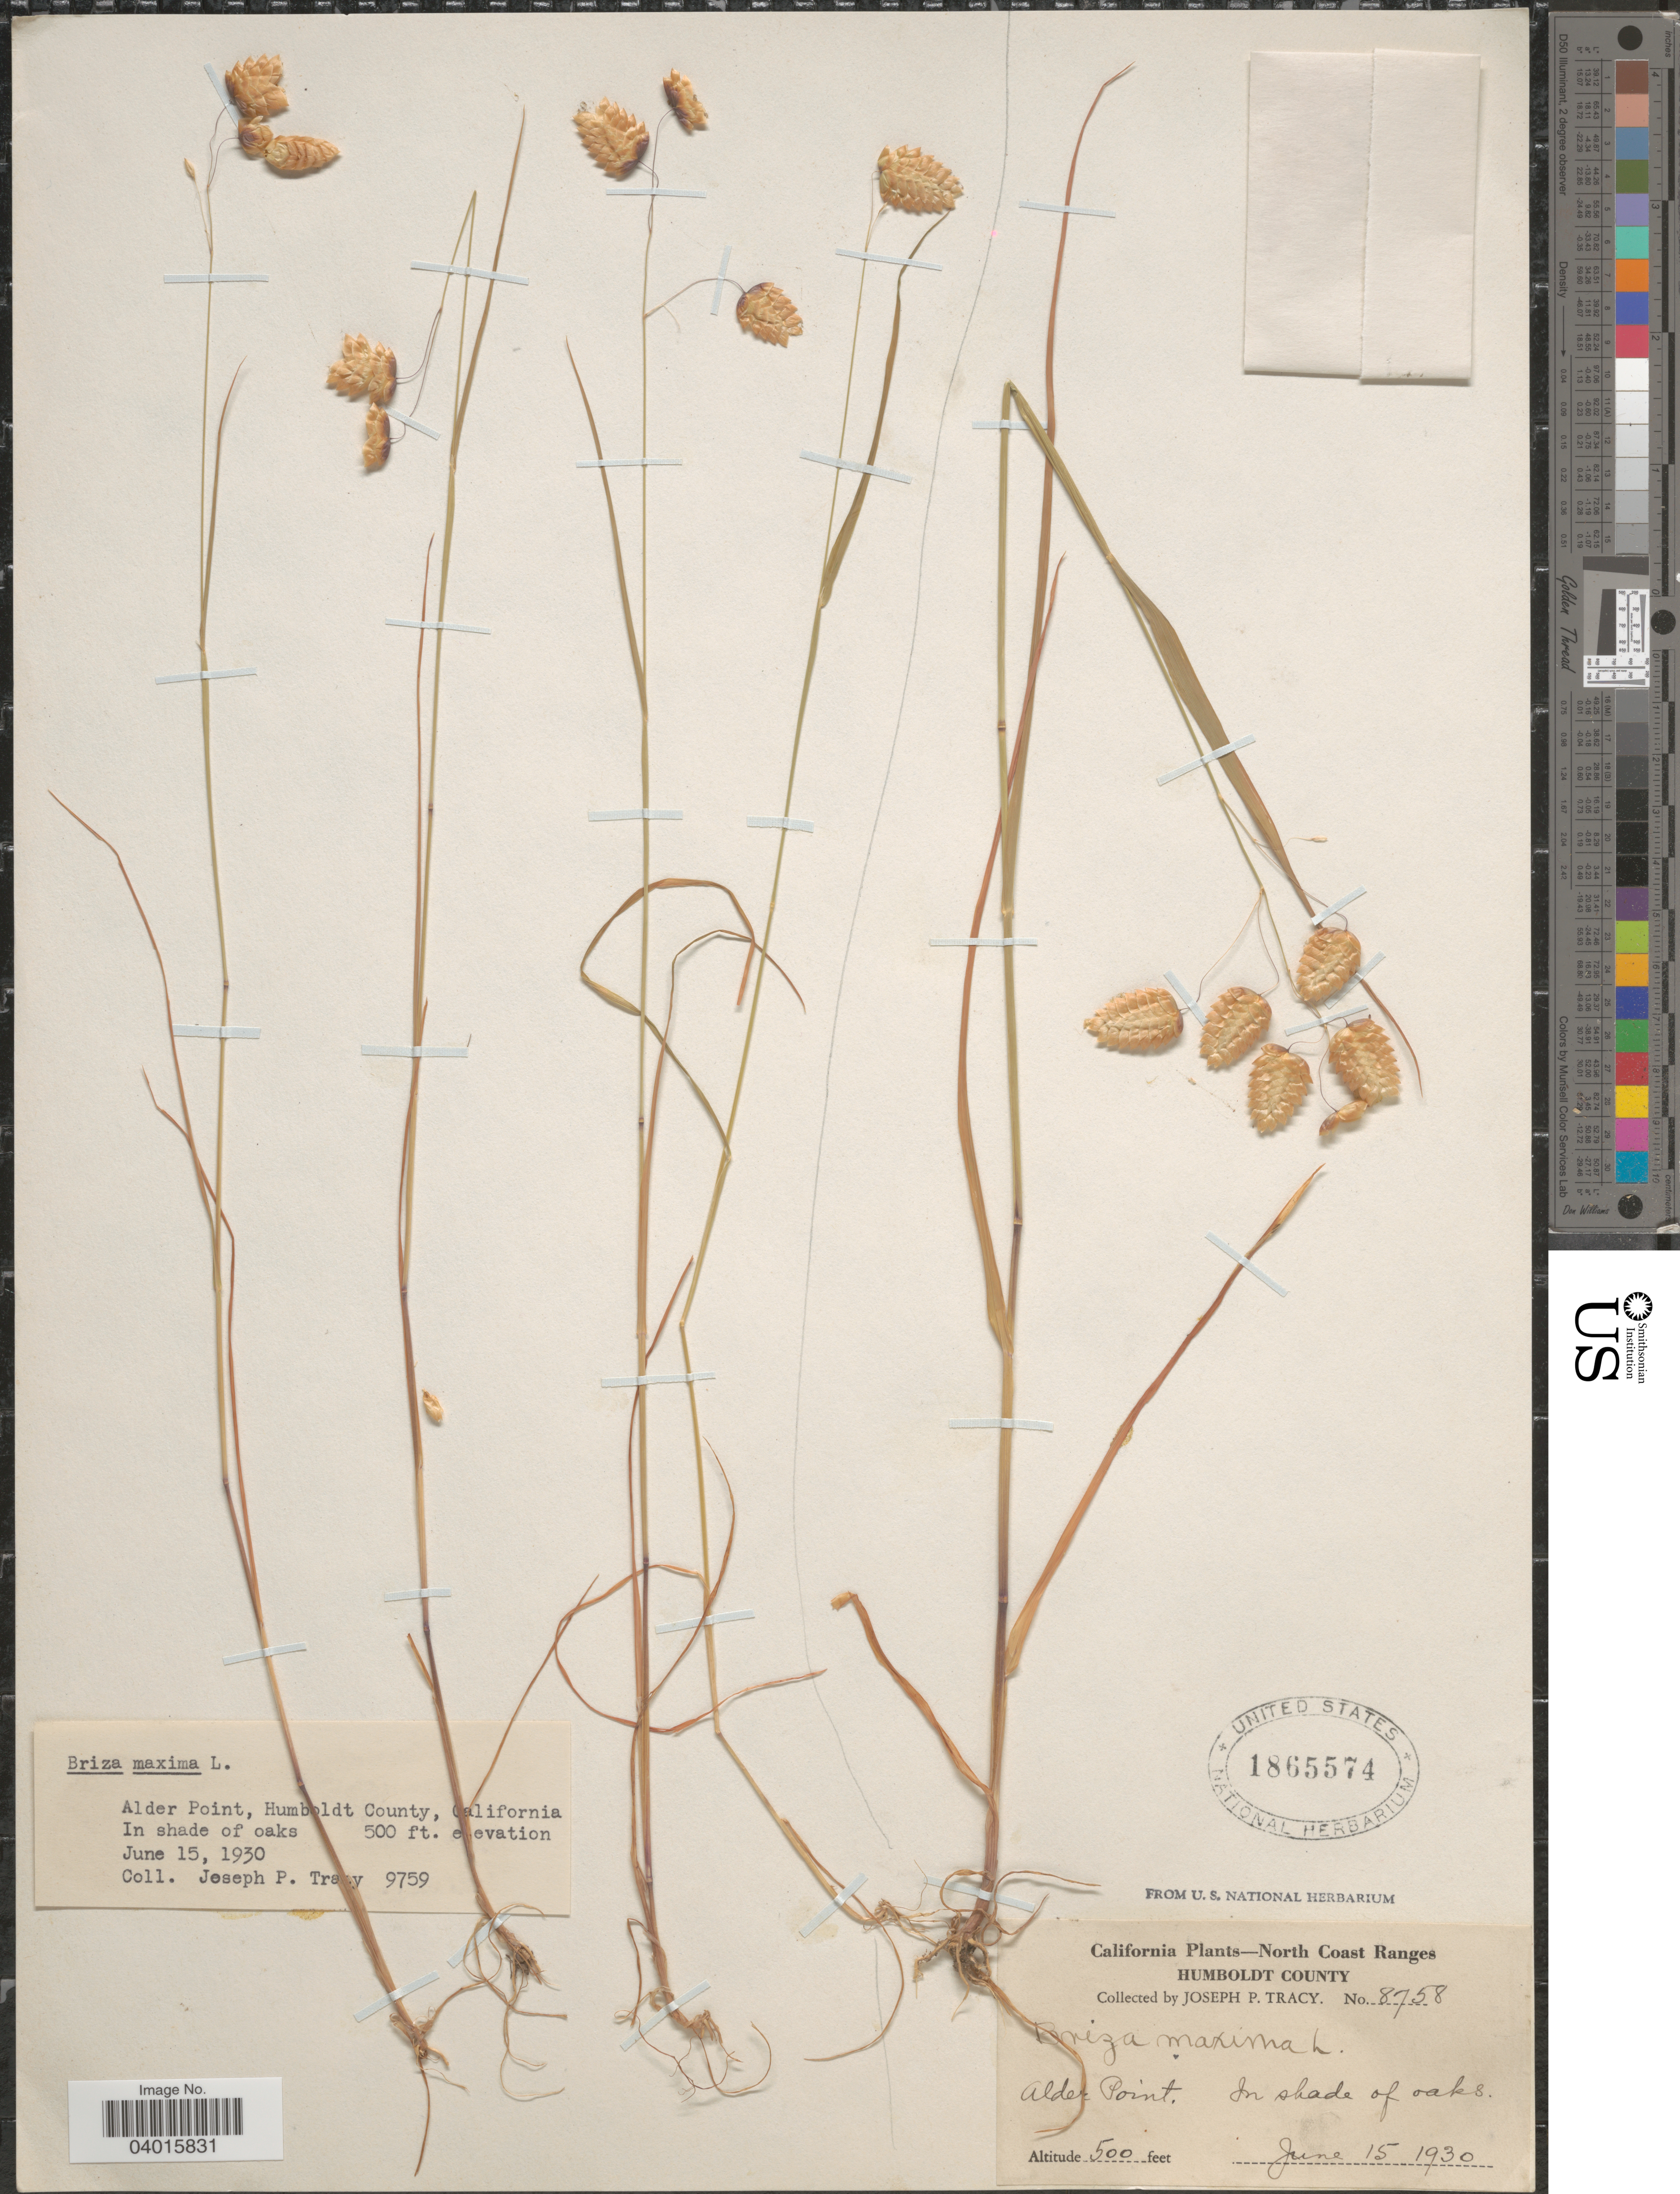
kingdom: Plantae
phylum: Tracheophyta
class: Liliopsida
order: Poales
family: Poaceae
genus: Briza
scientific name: Briza maxima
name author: L.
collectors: J. Tracy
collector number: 8758/9759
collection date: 1930-06-15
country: United States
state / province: California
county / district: Humboldt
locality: North Coast Ranges. Humboldt County. Alder Point.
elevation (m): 152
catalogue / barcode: US 1865574